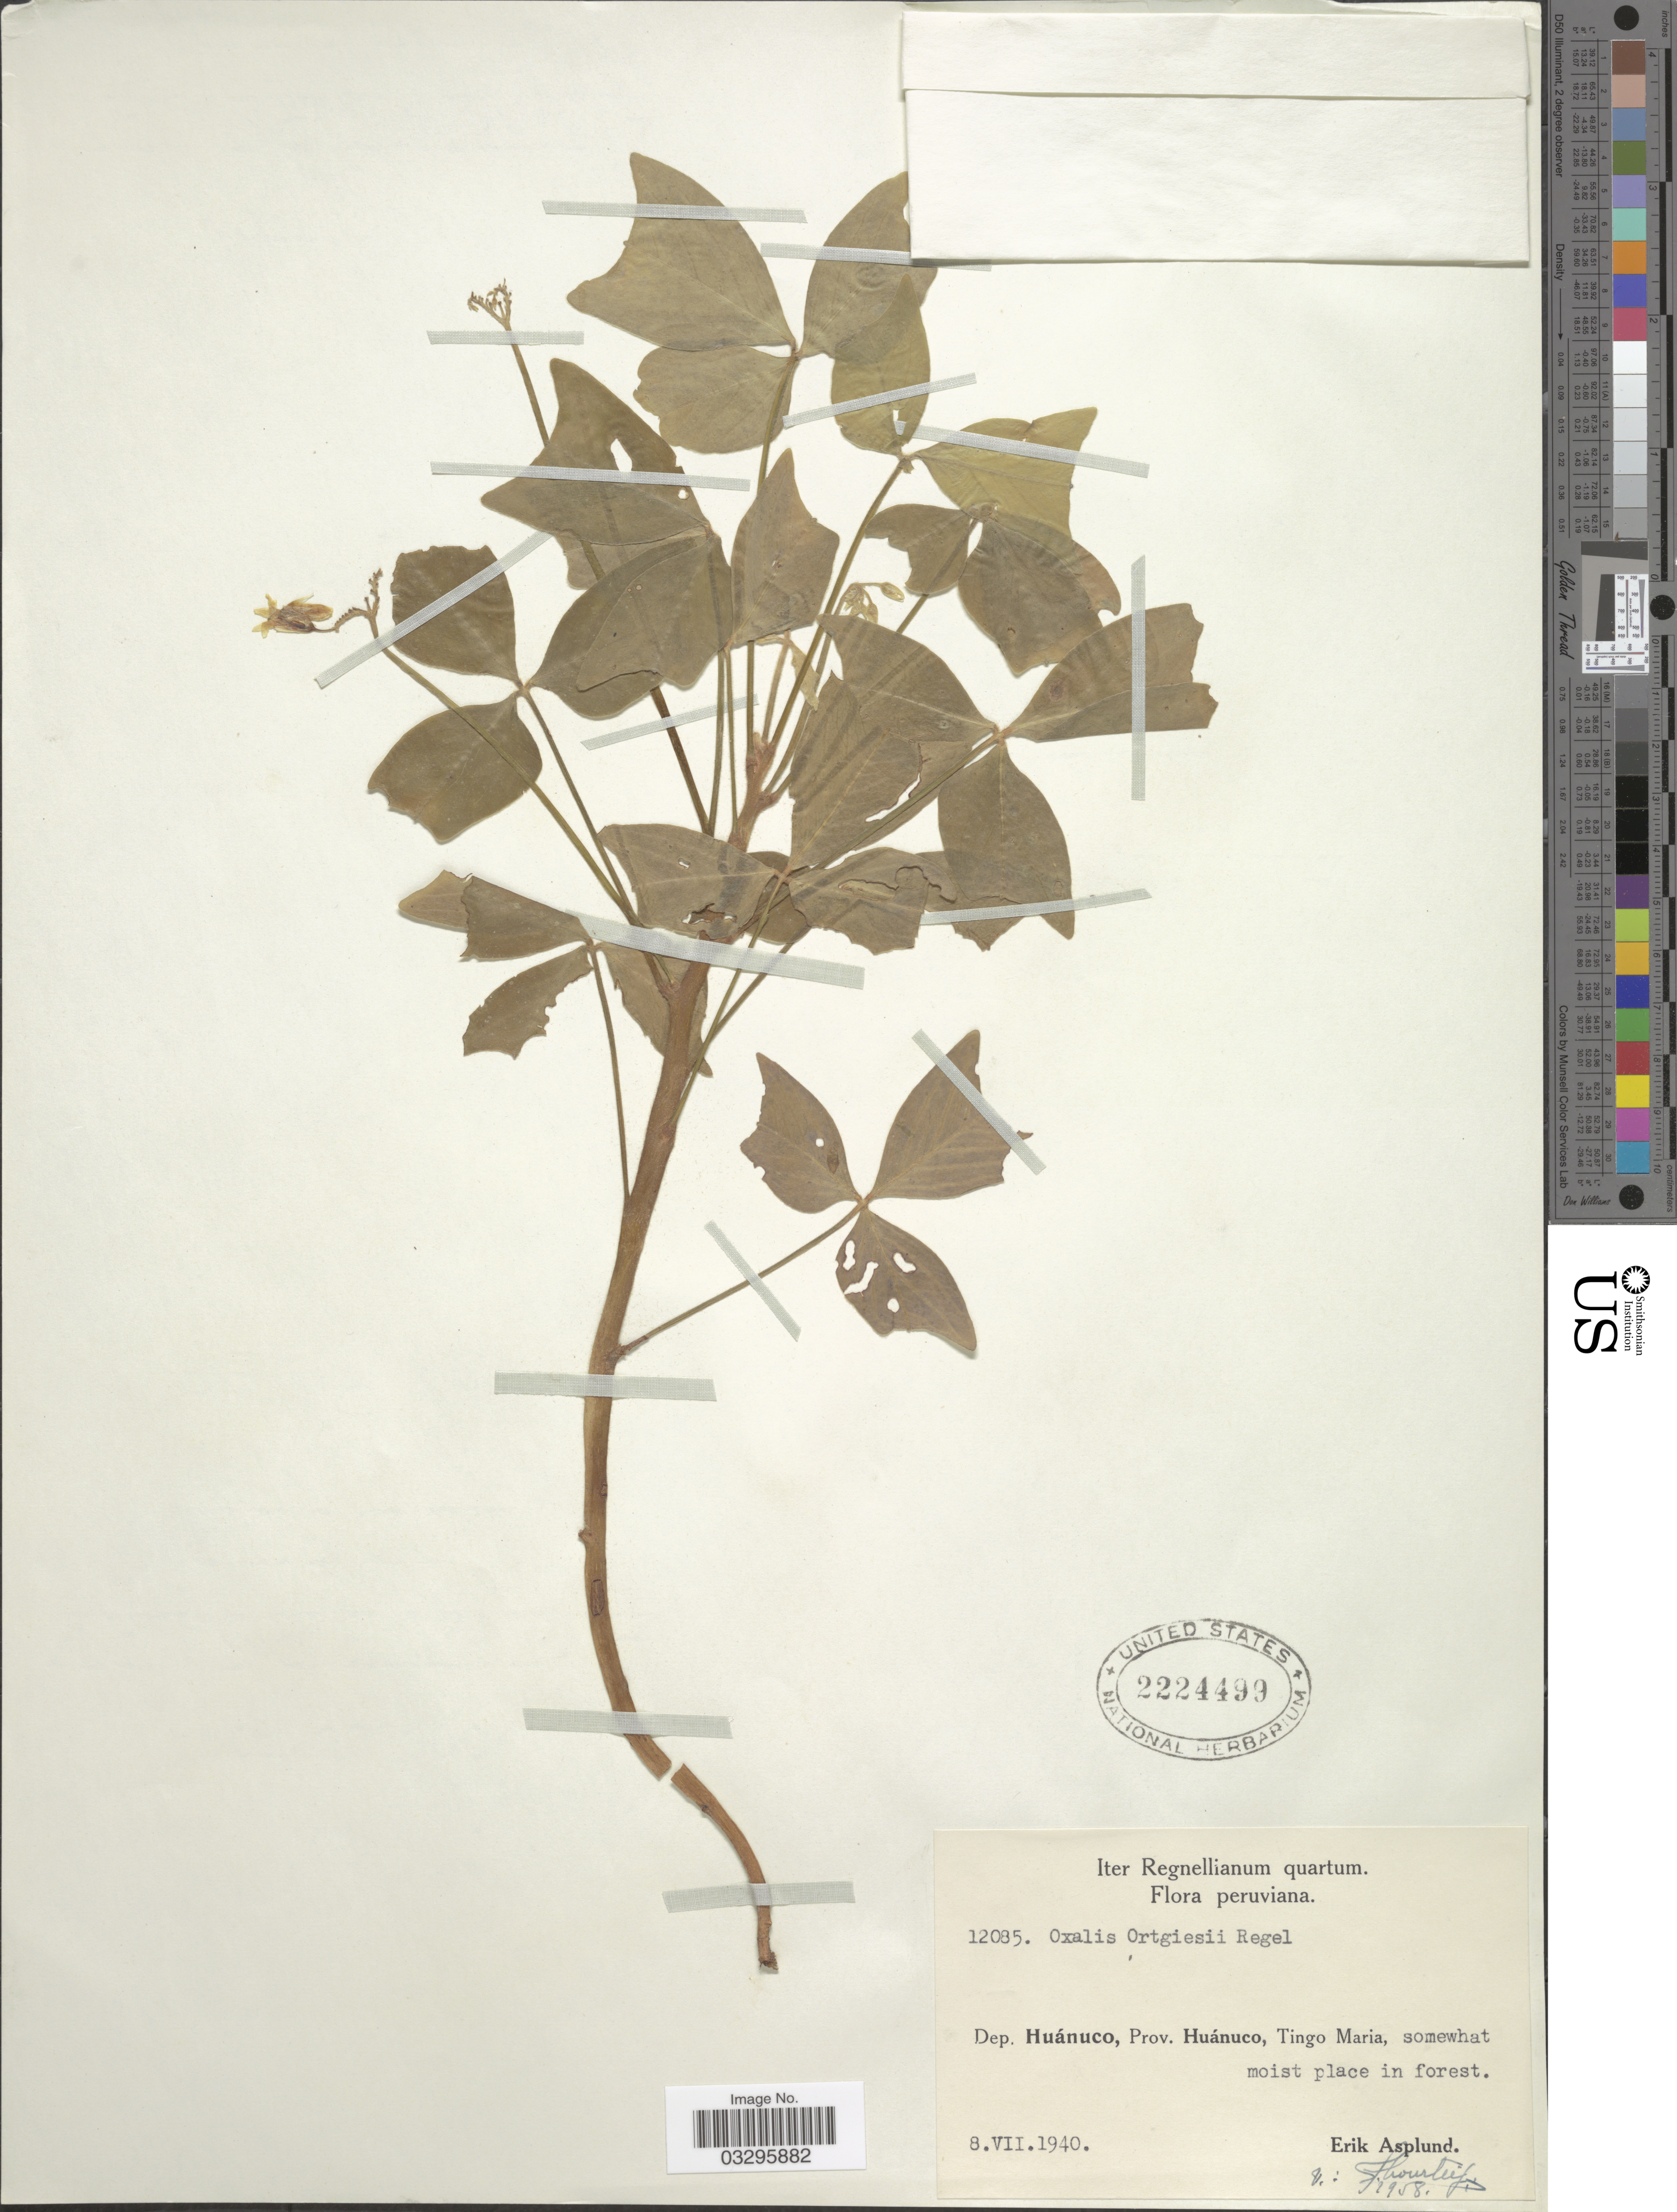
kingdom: Plantae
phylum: Tracheophyta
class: Magnoliopsida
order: Oxalidales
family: Oxalidaceae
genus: Oxalis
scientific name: Oxalis ortgiesii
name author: Regel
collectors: E. Asplund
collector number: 12085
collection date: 1940-07-08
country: Peru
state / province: Huánuco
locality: Dep. Huánuco, Tingo Maria.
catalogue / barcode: US 2224499